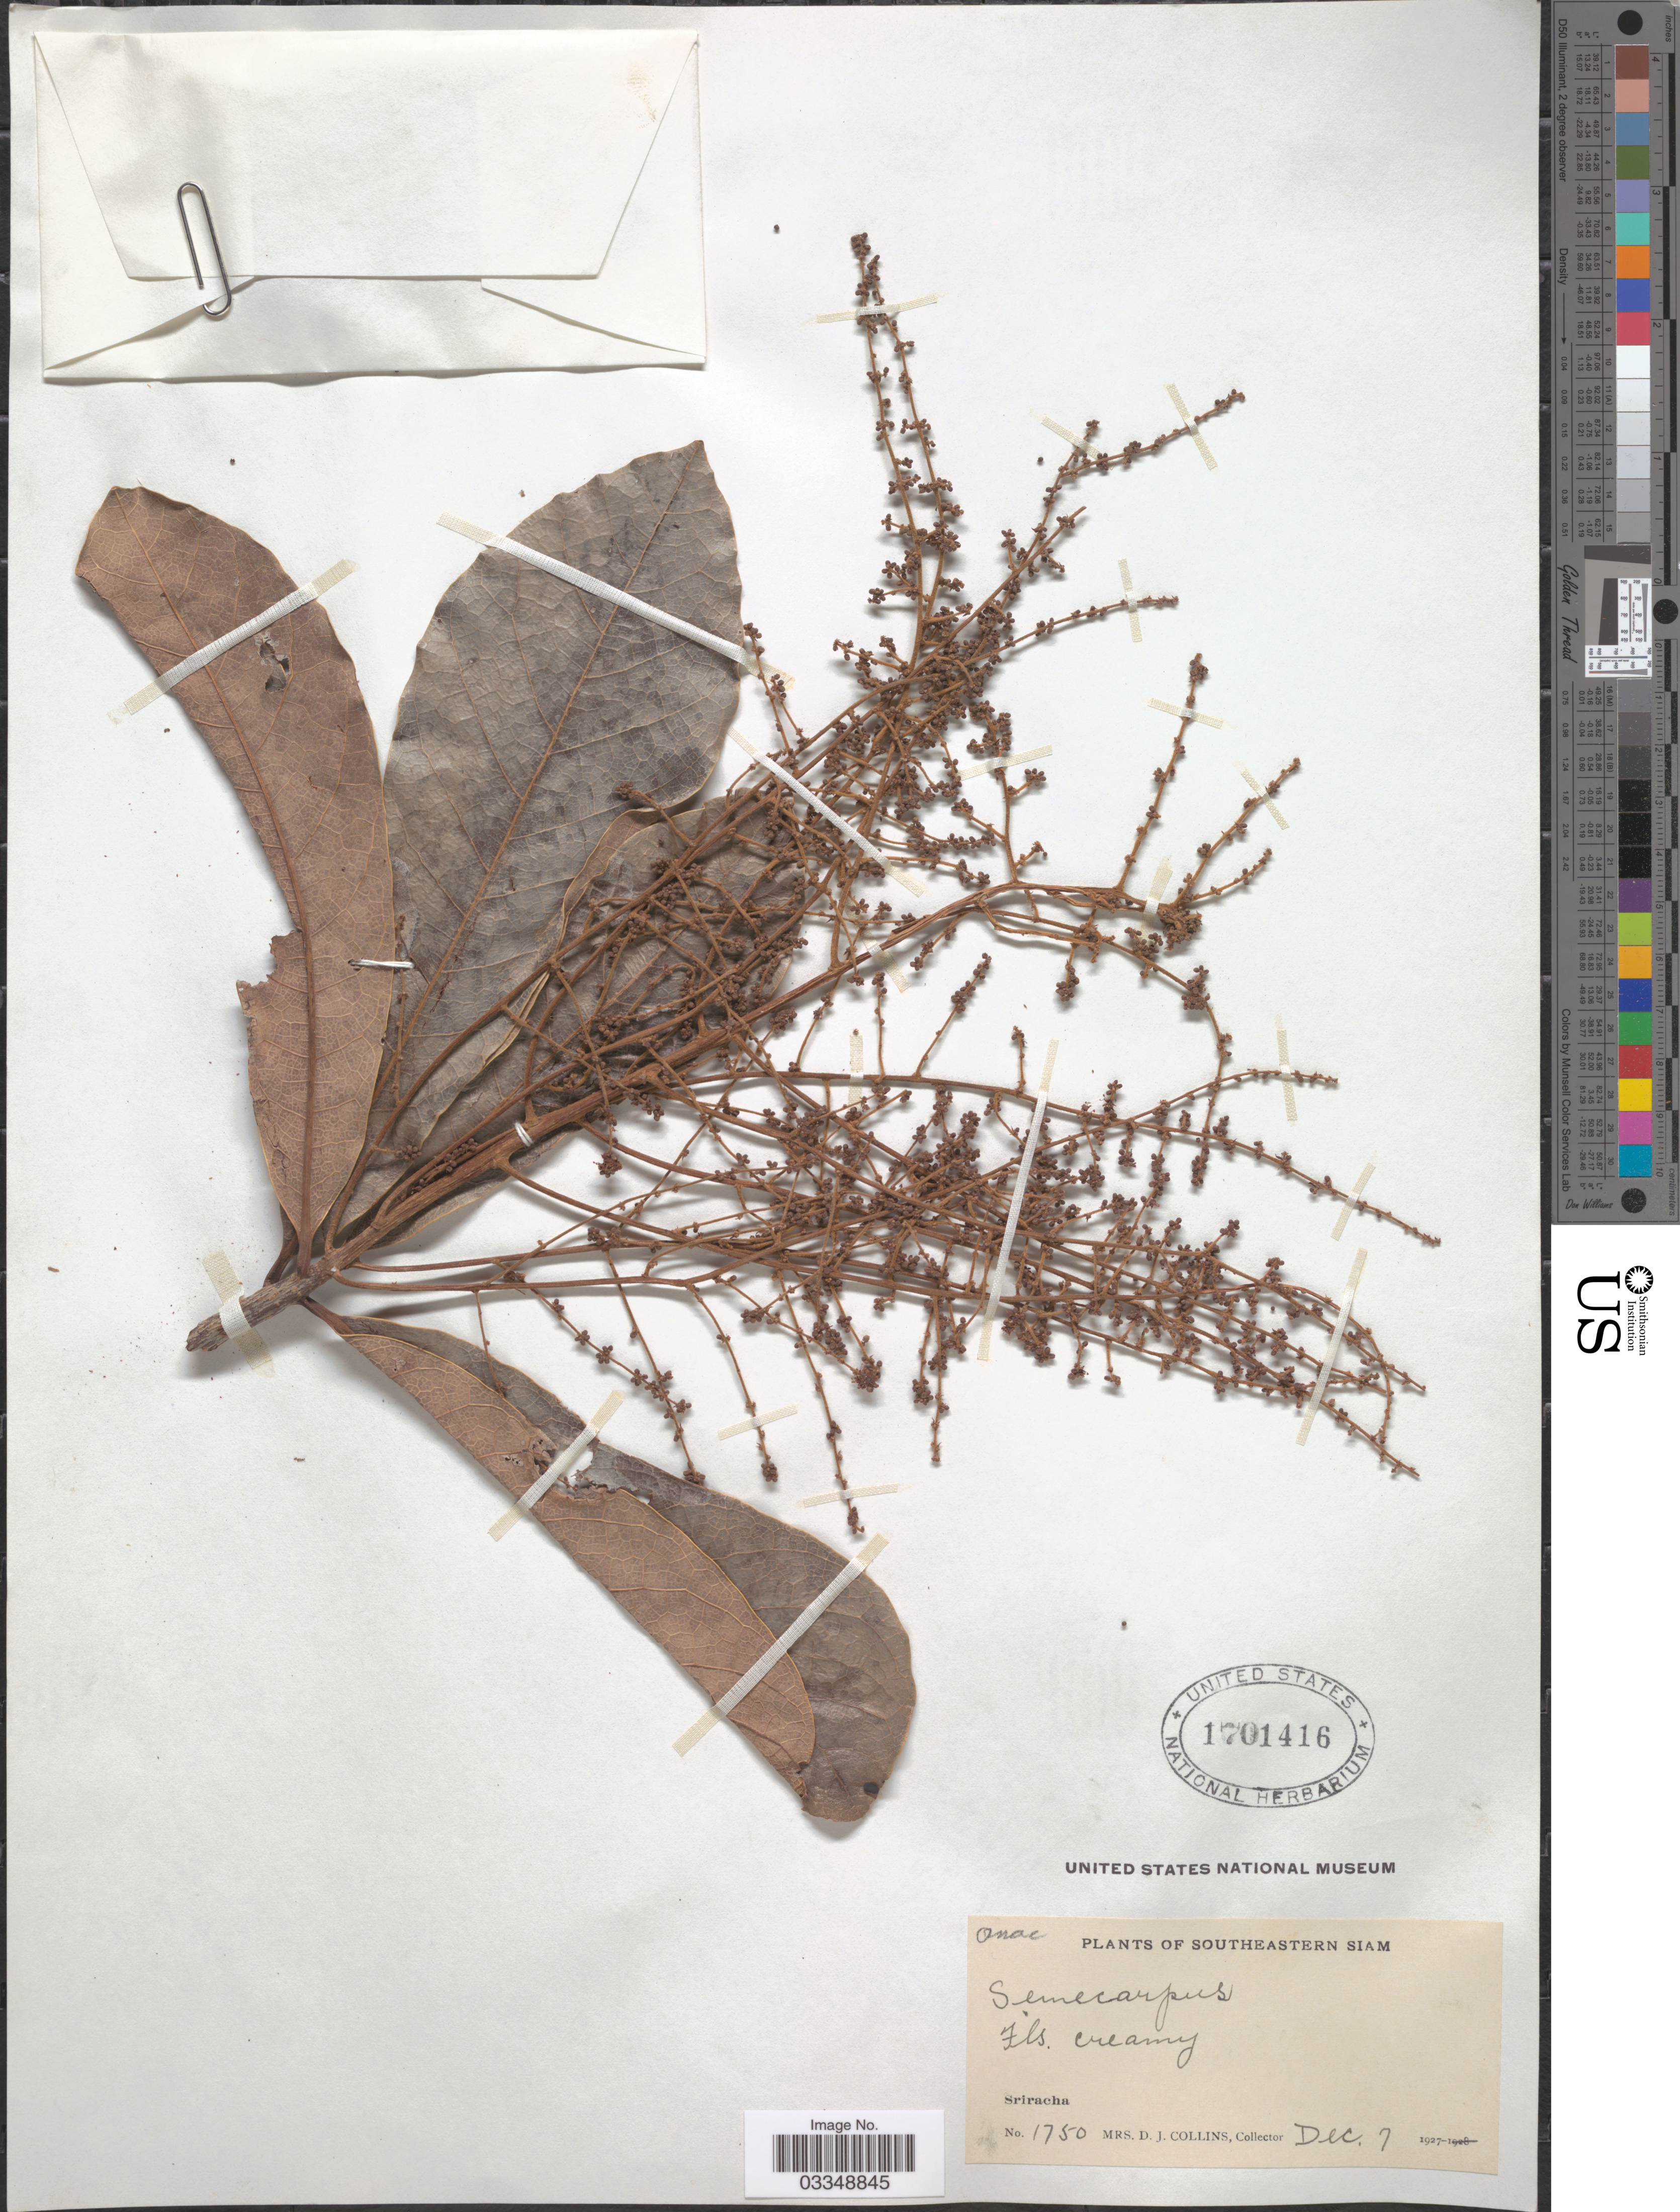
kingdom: Plantae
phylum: Tracheophyta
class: Magnoliopsida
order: Sapindales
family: Anacardiaceae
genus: Semecarpus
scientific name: Semecarpus sp.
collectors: Mrs. D. J. Collins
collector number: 1750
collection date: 1927-12-07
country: Thailand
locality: Southeastern Siam. Sriracha.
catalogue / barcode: US 1701416